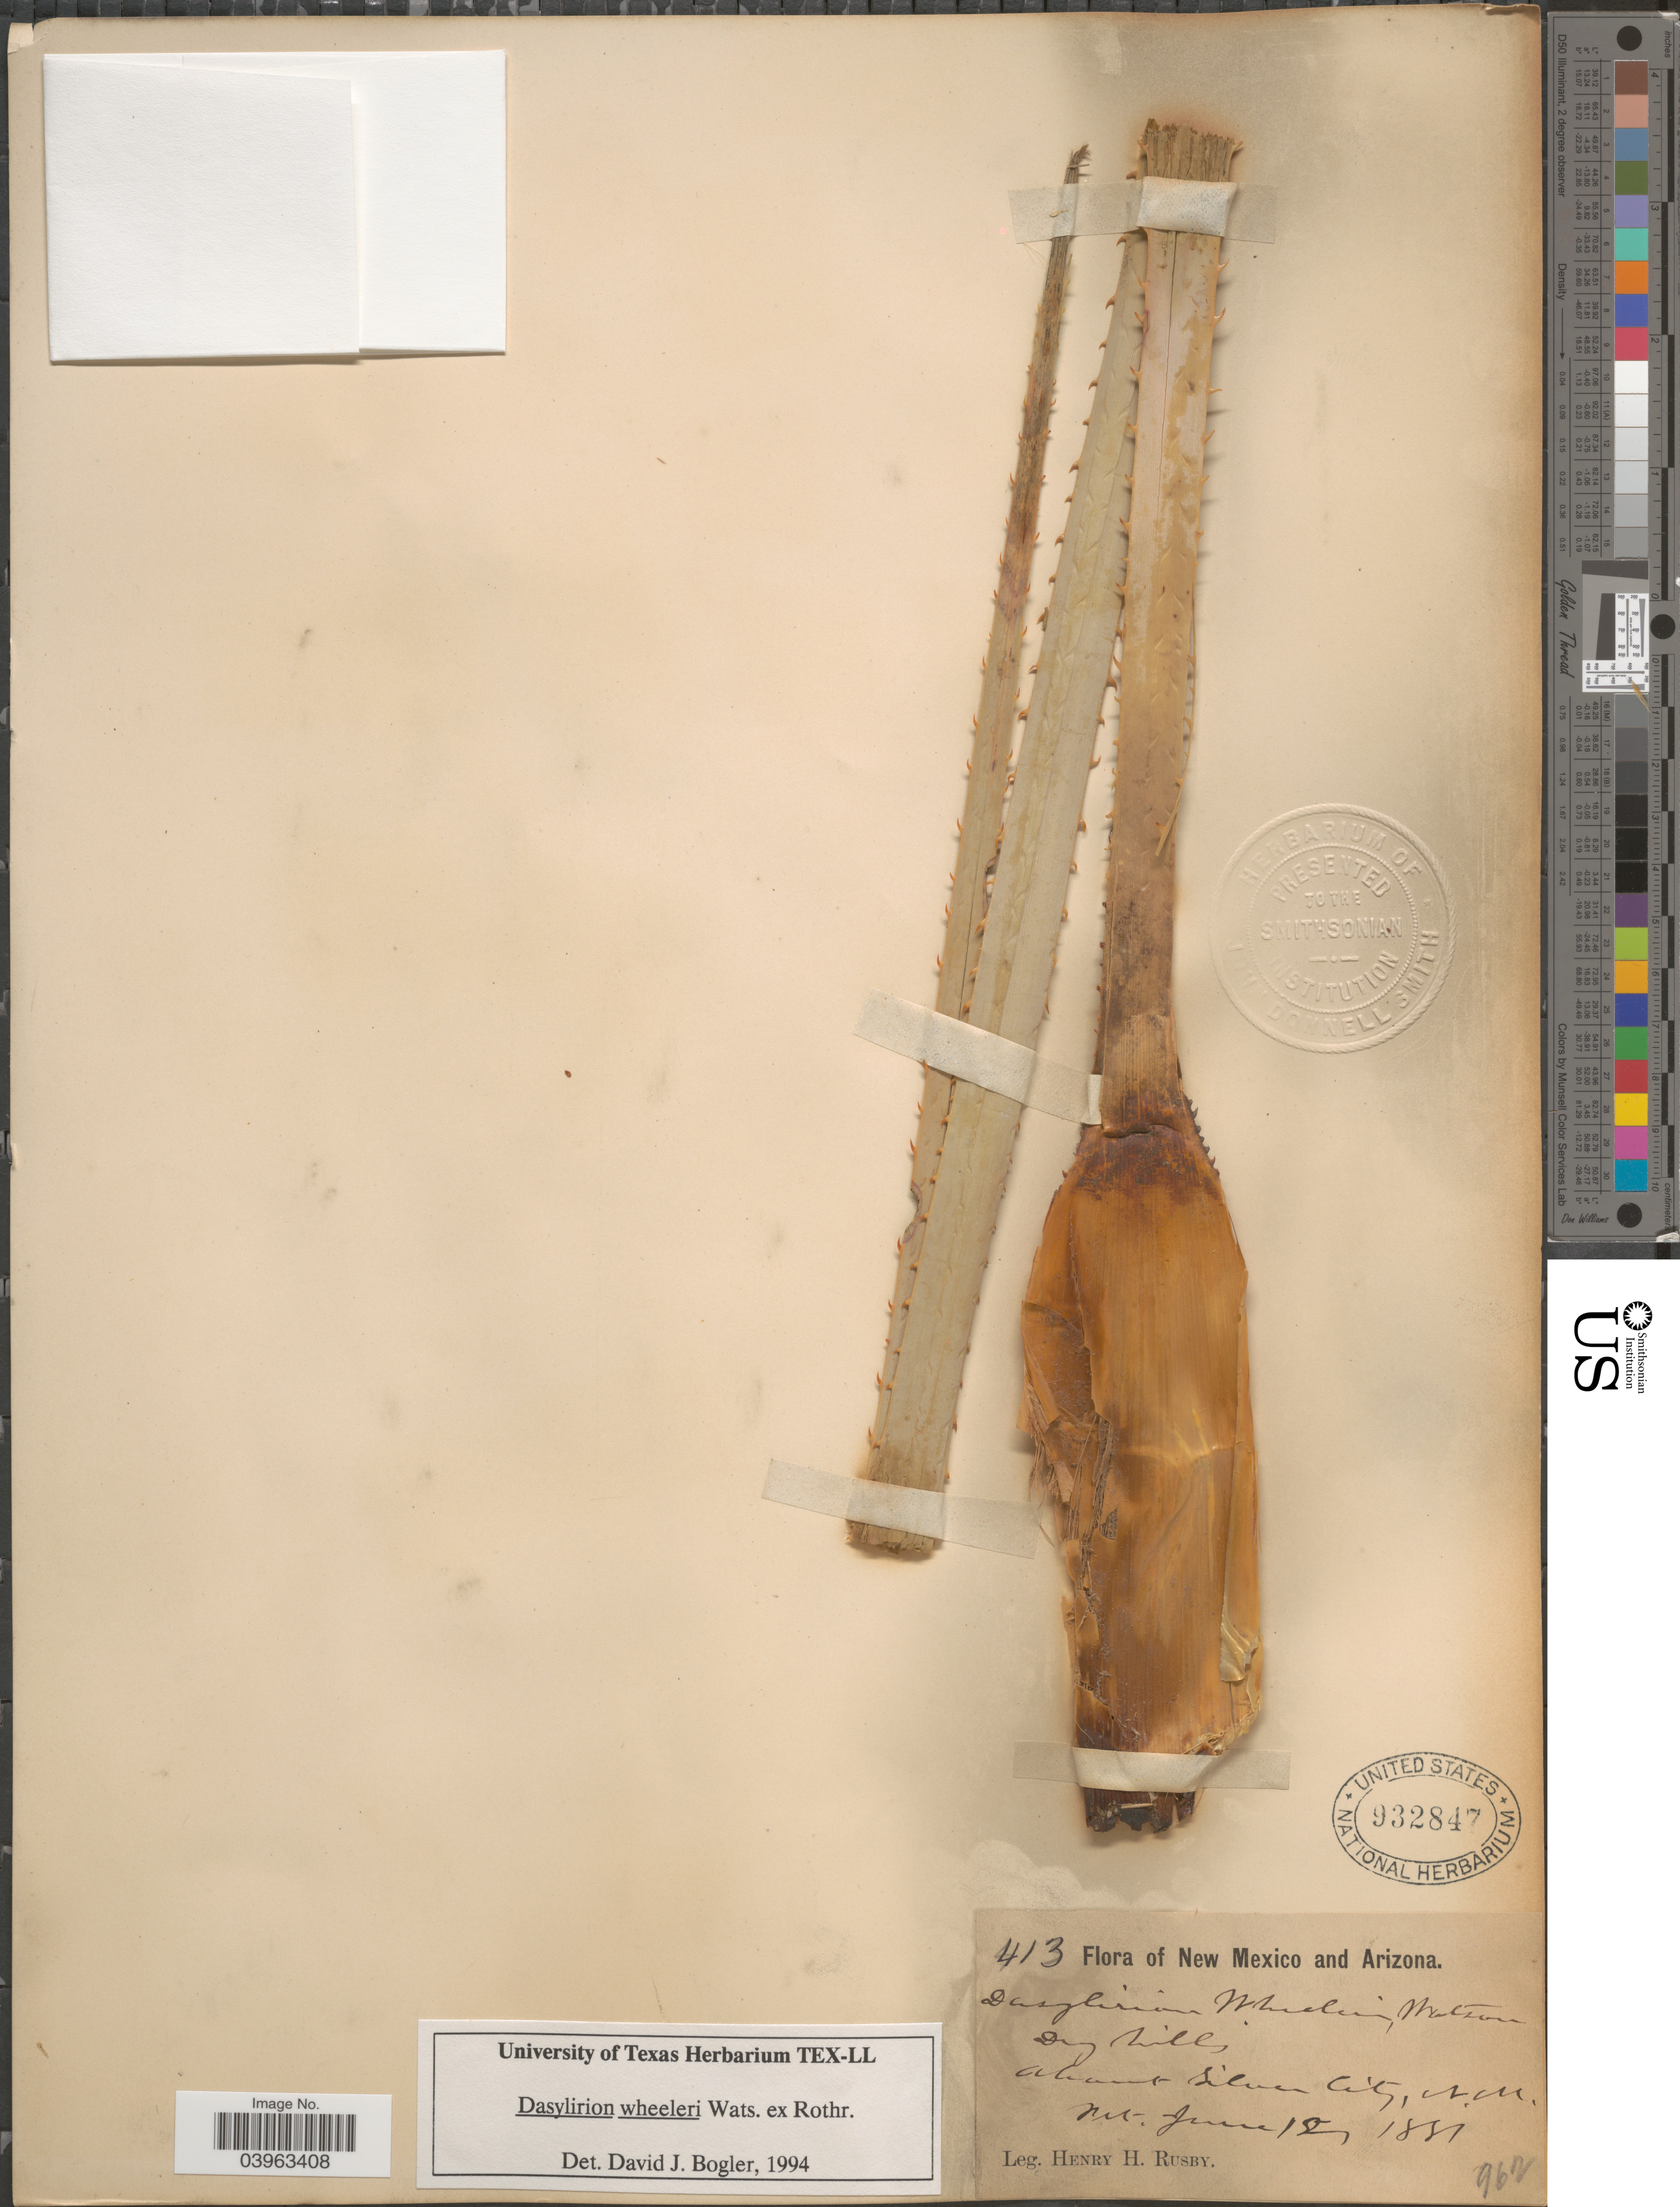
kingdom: Plantae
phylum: Tracheophyta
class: Liliopsida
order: Asparagales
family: Asparagaceae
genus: Dasylirion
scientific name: Dasylirion wheeleri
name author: S. Watson ex Rothr.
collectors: H. H. Rusby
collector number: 413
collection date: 1881-06-12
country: United States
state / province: New Mexico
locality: Dry hills about Silver City.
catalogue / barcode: US 932847